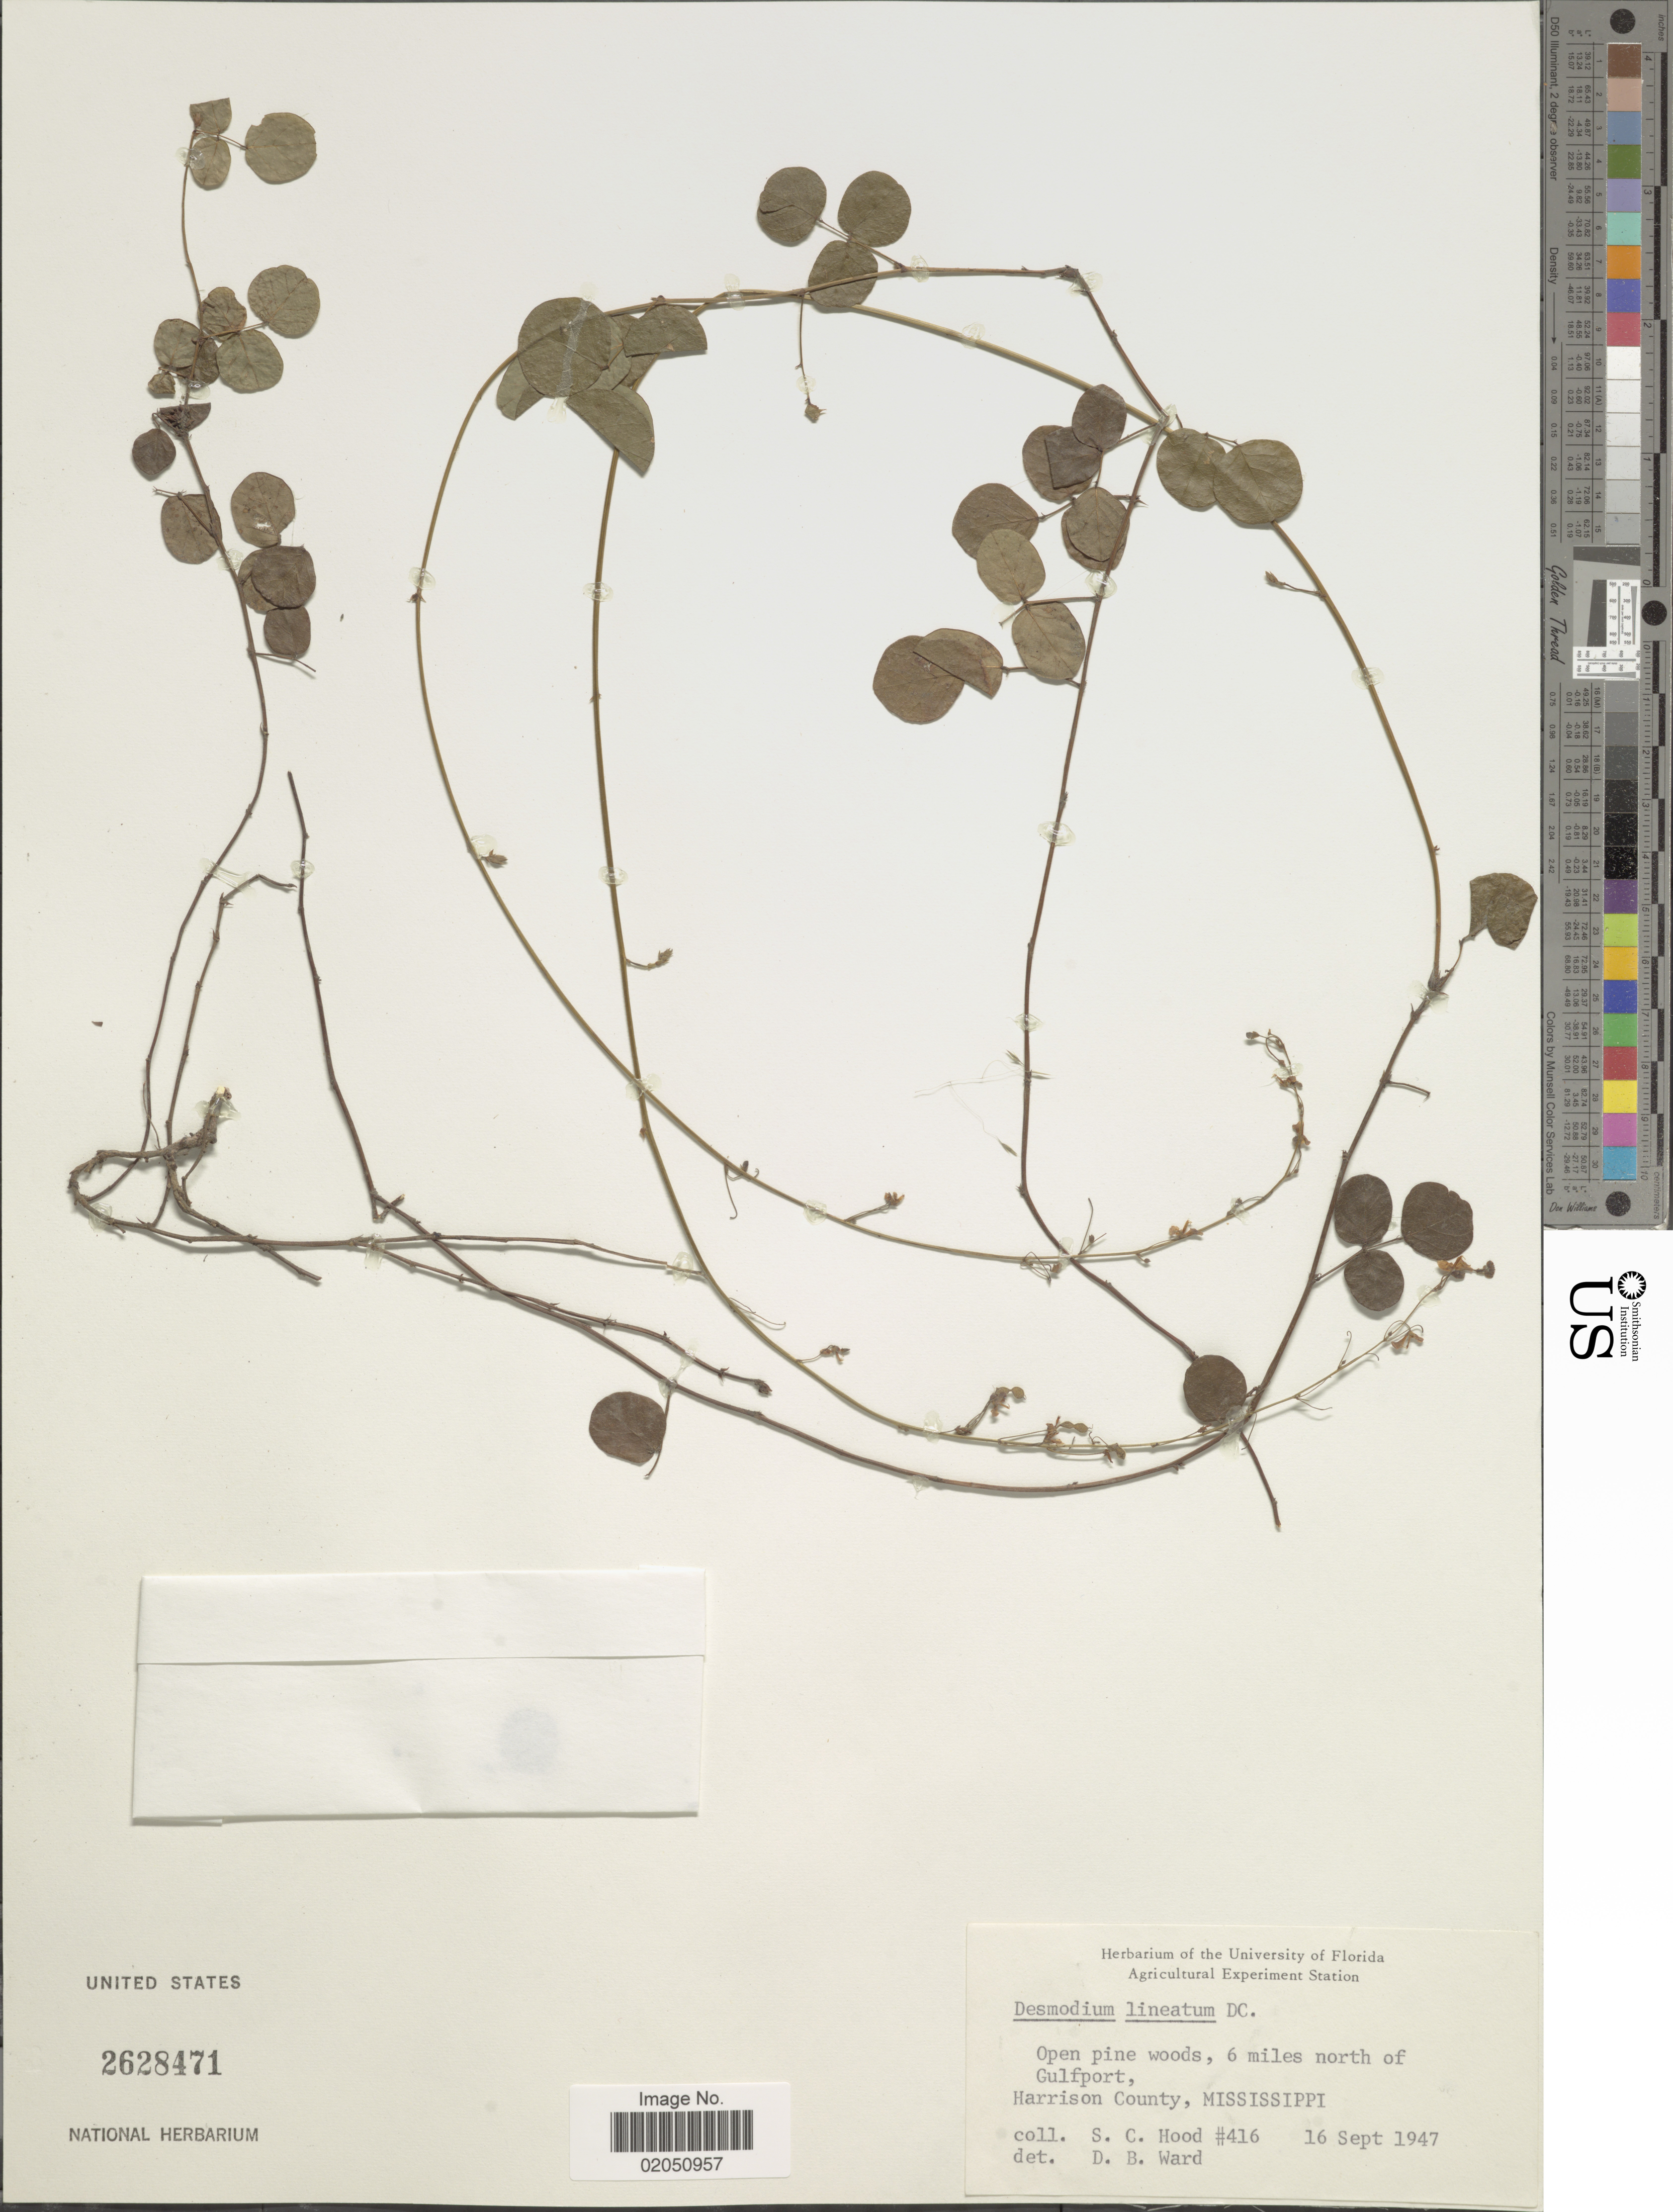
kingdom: Plantae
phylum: Tracheophyta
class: Magnoliopsida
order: Fabales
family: Fabaceae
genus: Desmodium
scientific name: Desmodium lineatum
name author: DC.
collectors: S. Hood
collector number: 416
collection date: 1947-09-16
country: United States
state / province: Mississippi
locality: Open pine woods, 6 miles north of Gulfport, Harrison County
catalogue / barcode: US 2628471